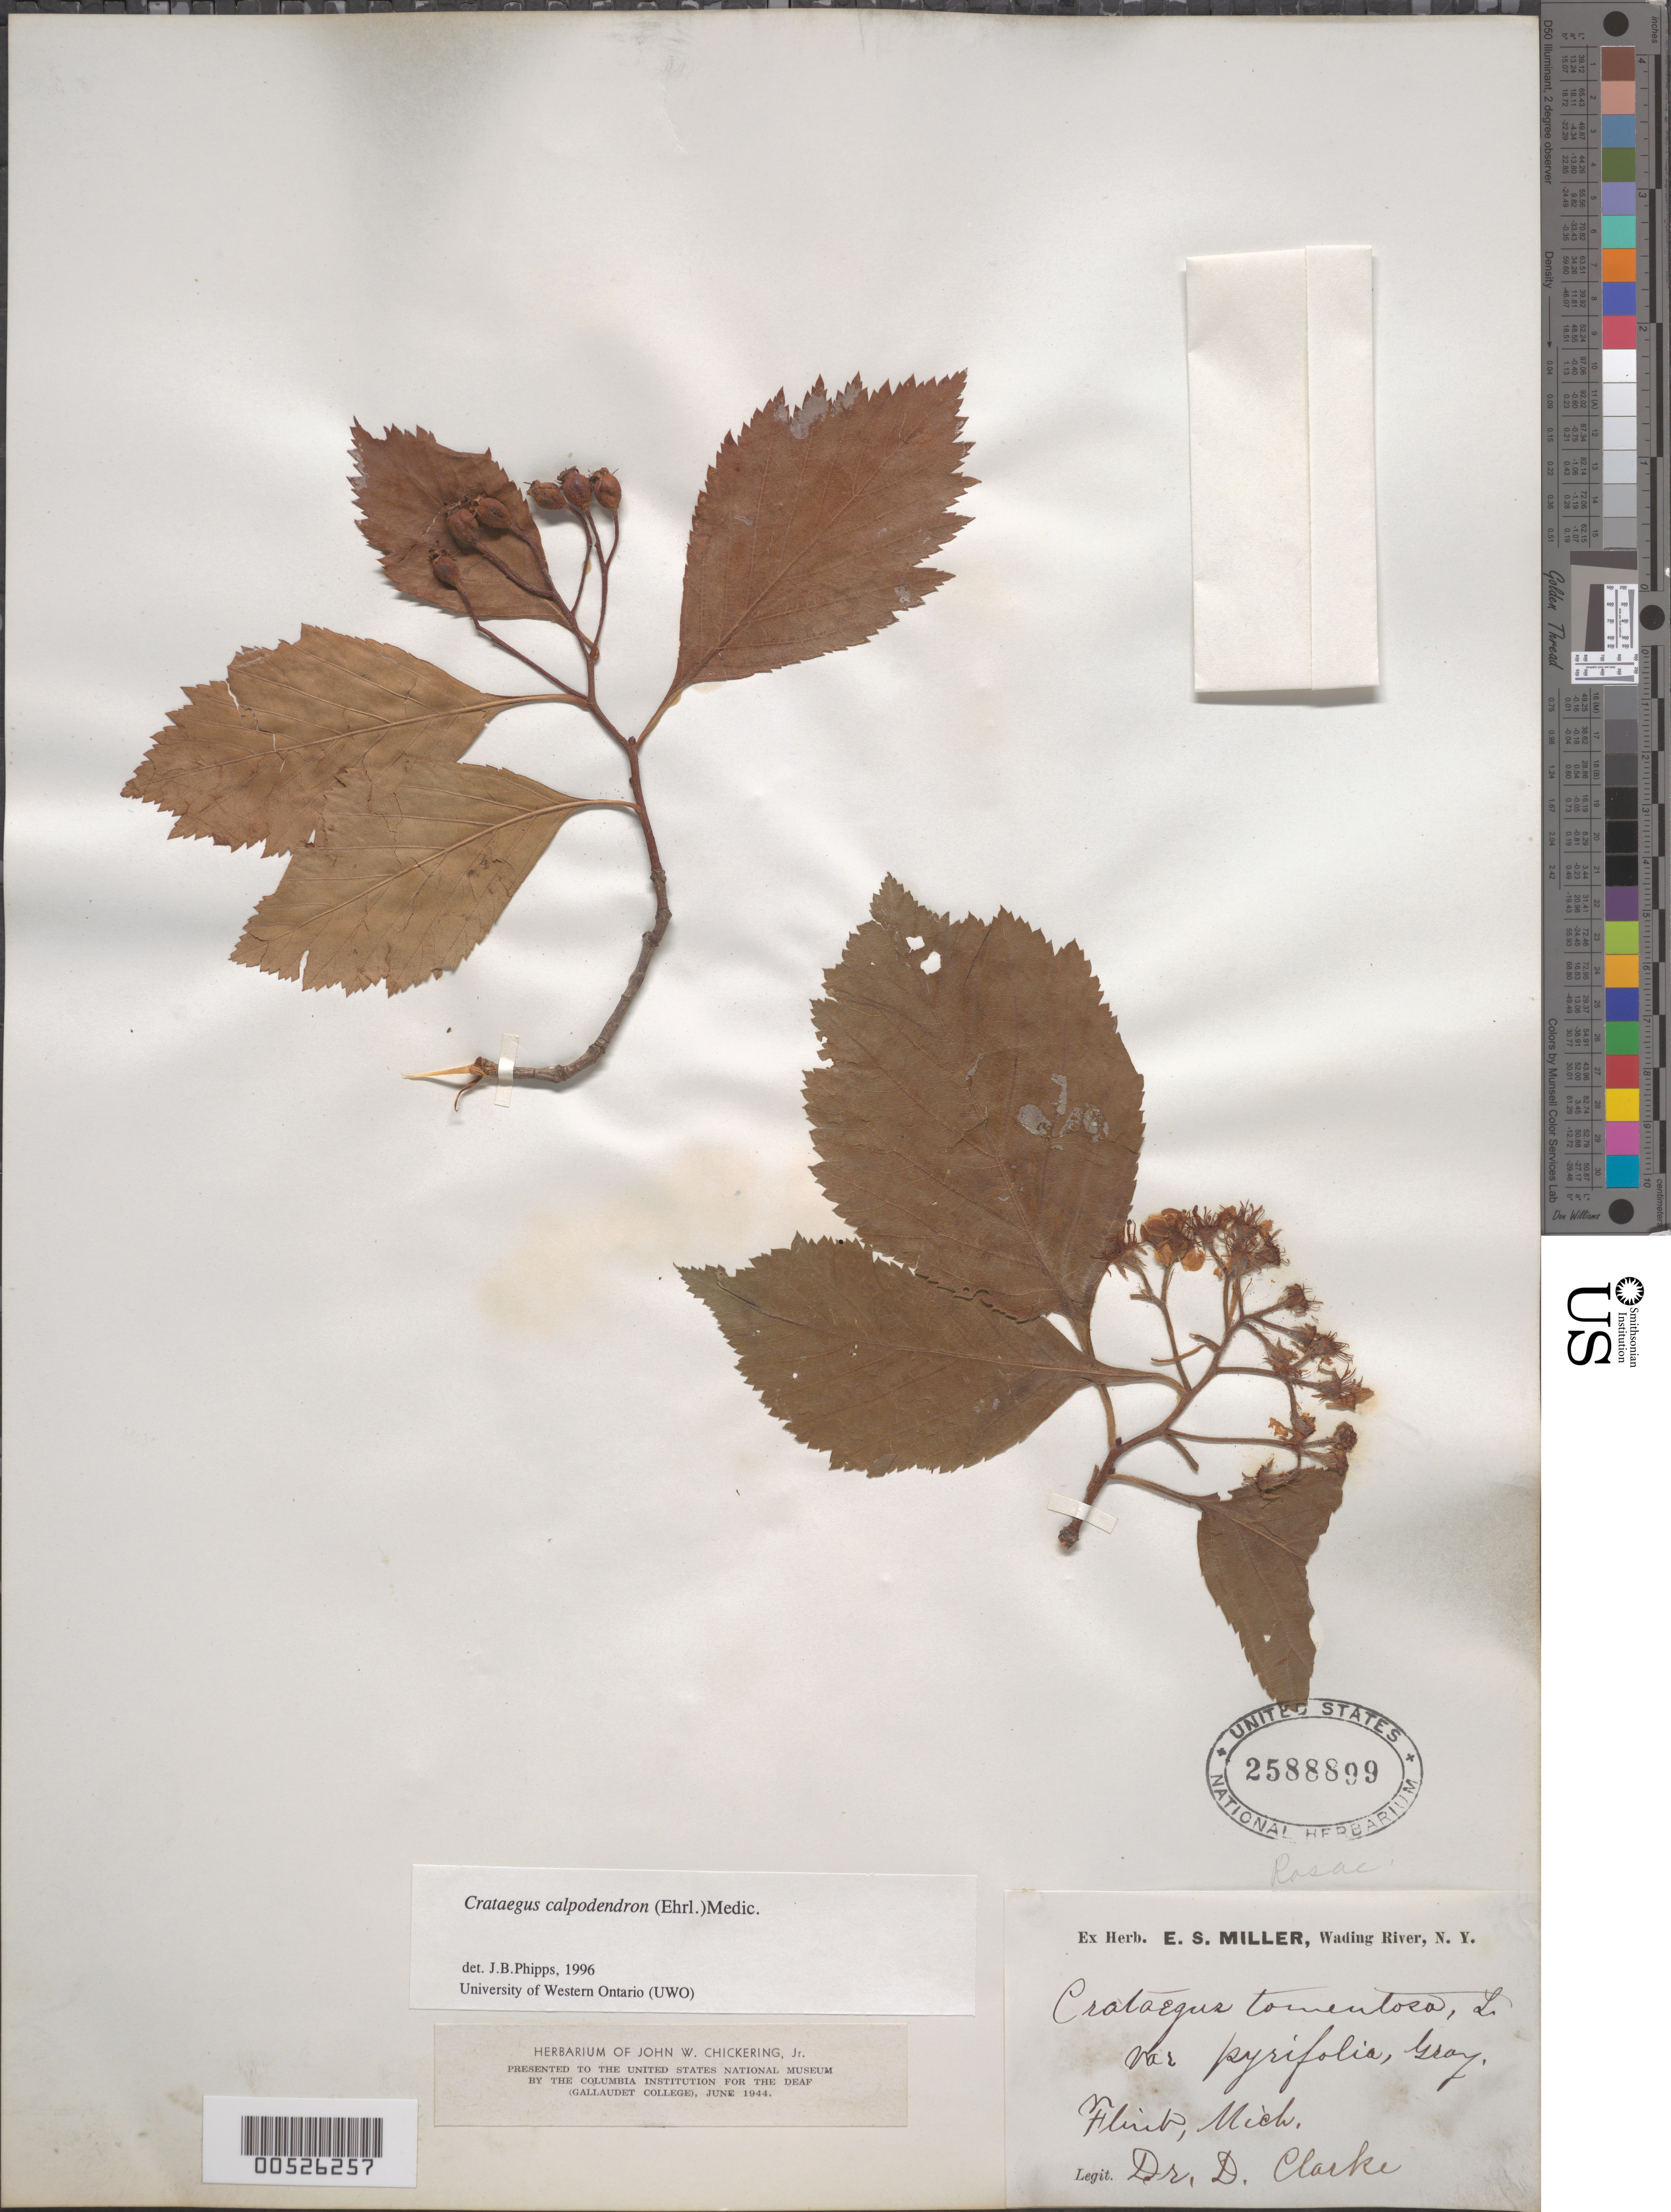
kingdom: Plantae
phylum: Tracheophyta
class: Magnoliopsida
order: Rosales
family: Rosaceae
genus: Crataegus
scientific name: Crataegus calpodendron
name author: (Ehrh.) Medik.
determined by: Phipps, James B., (UWO), University of Western Ontario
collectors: D. Clarke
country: United States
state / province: Michigan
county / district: Genesee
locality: Flint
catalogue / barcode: US 2588899